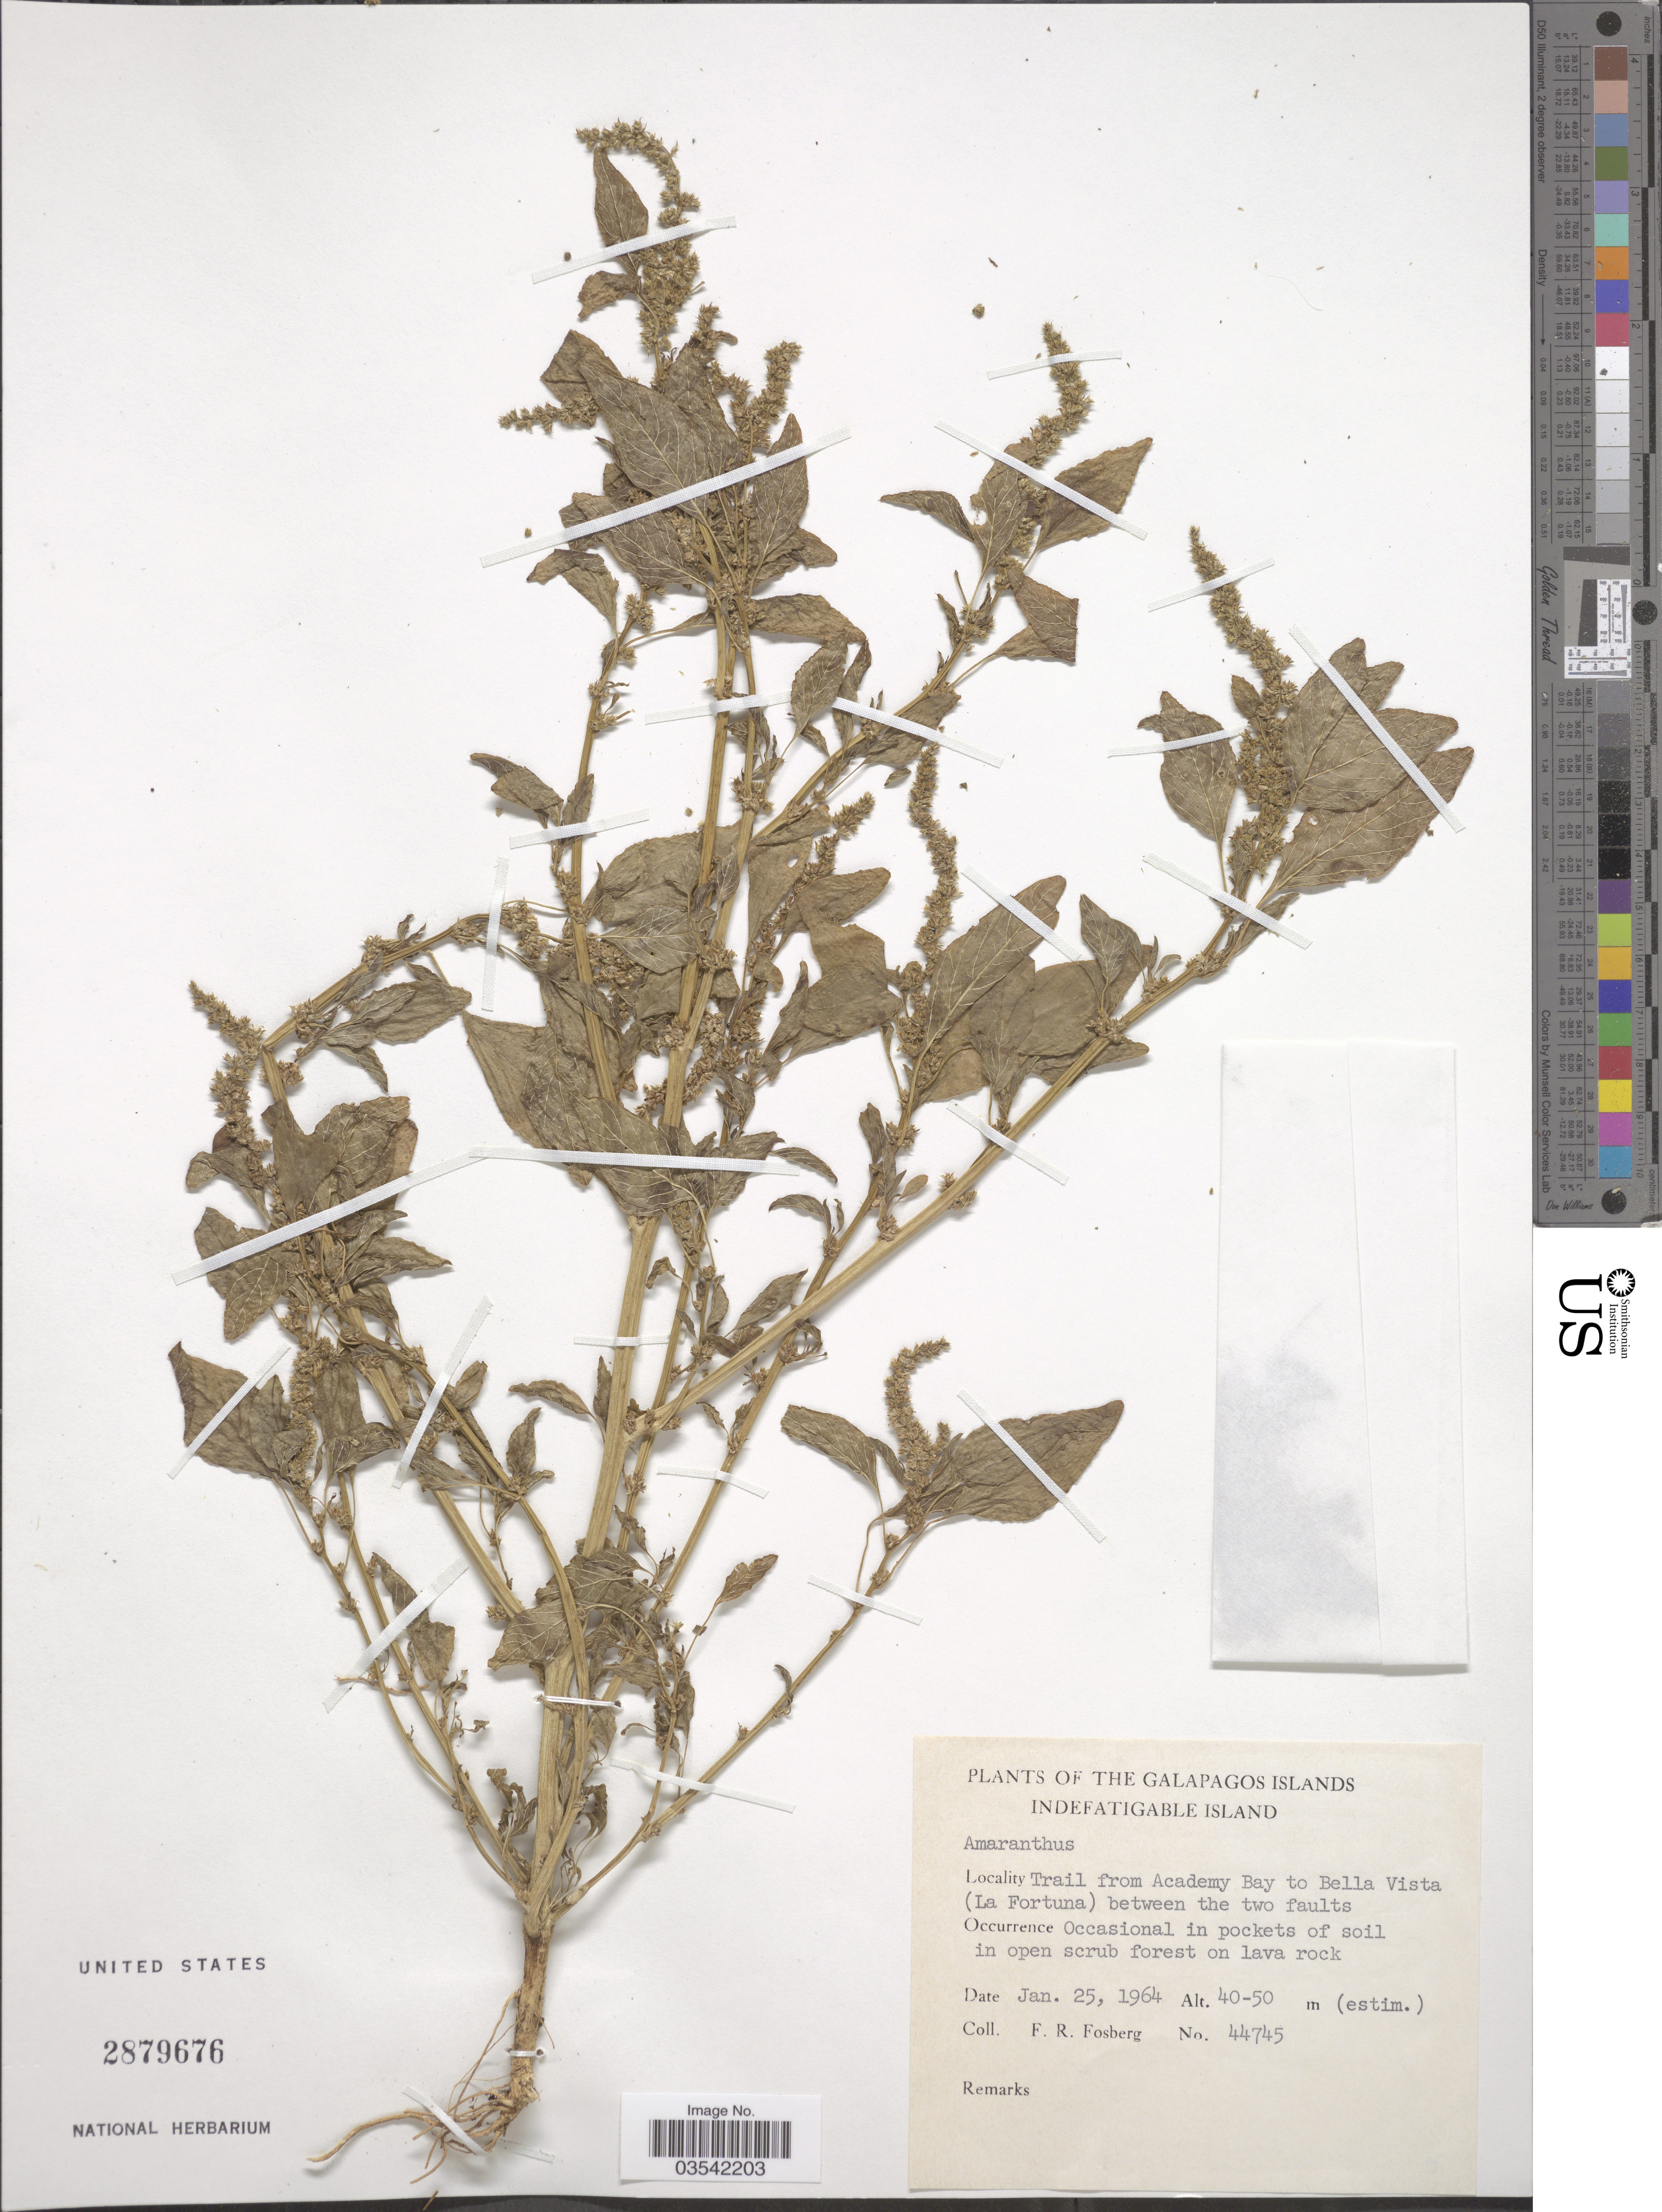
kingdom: Plantae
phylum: Tracheophyta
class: Magnoliopsida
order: Caryophyllales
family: Amaranthaceae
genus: Amaranthus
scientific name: Amaranthus sp.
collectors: F. R. Fosberg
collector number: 44745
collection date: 1964-01-25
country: Ecuador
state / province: Colón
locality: Galapagos Islands. Indefatigable Island. Trail from Academy Bay to Bella Vista (La Fortuna) between the two faults.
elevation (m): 40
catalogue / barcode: US 2879676